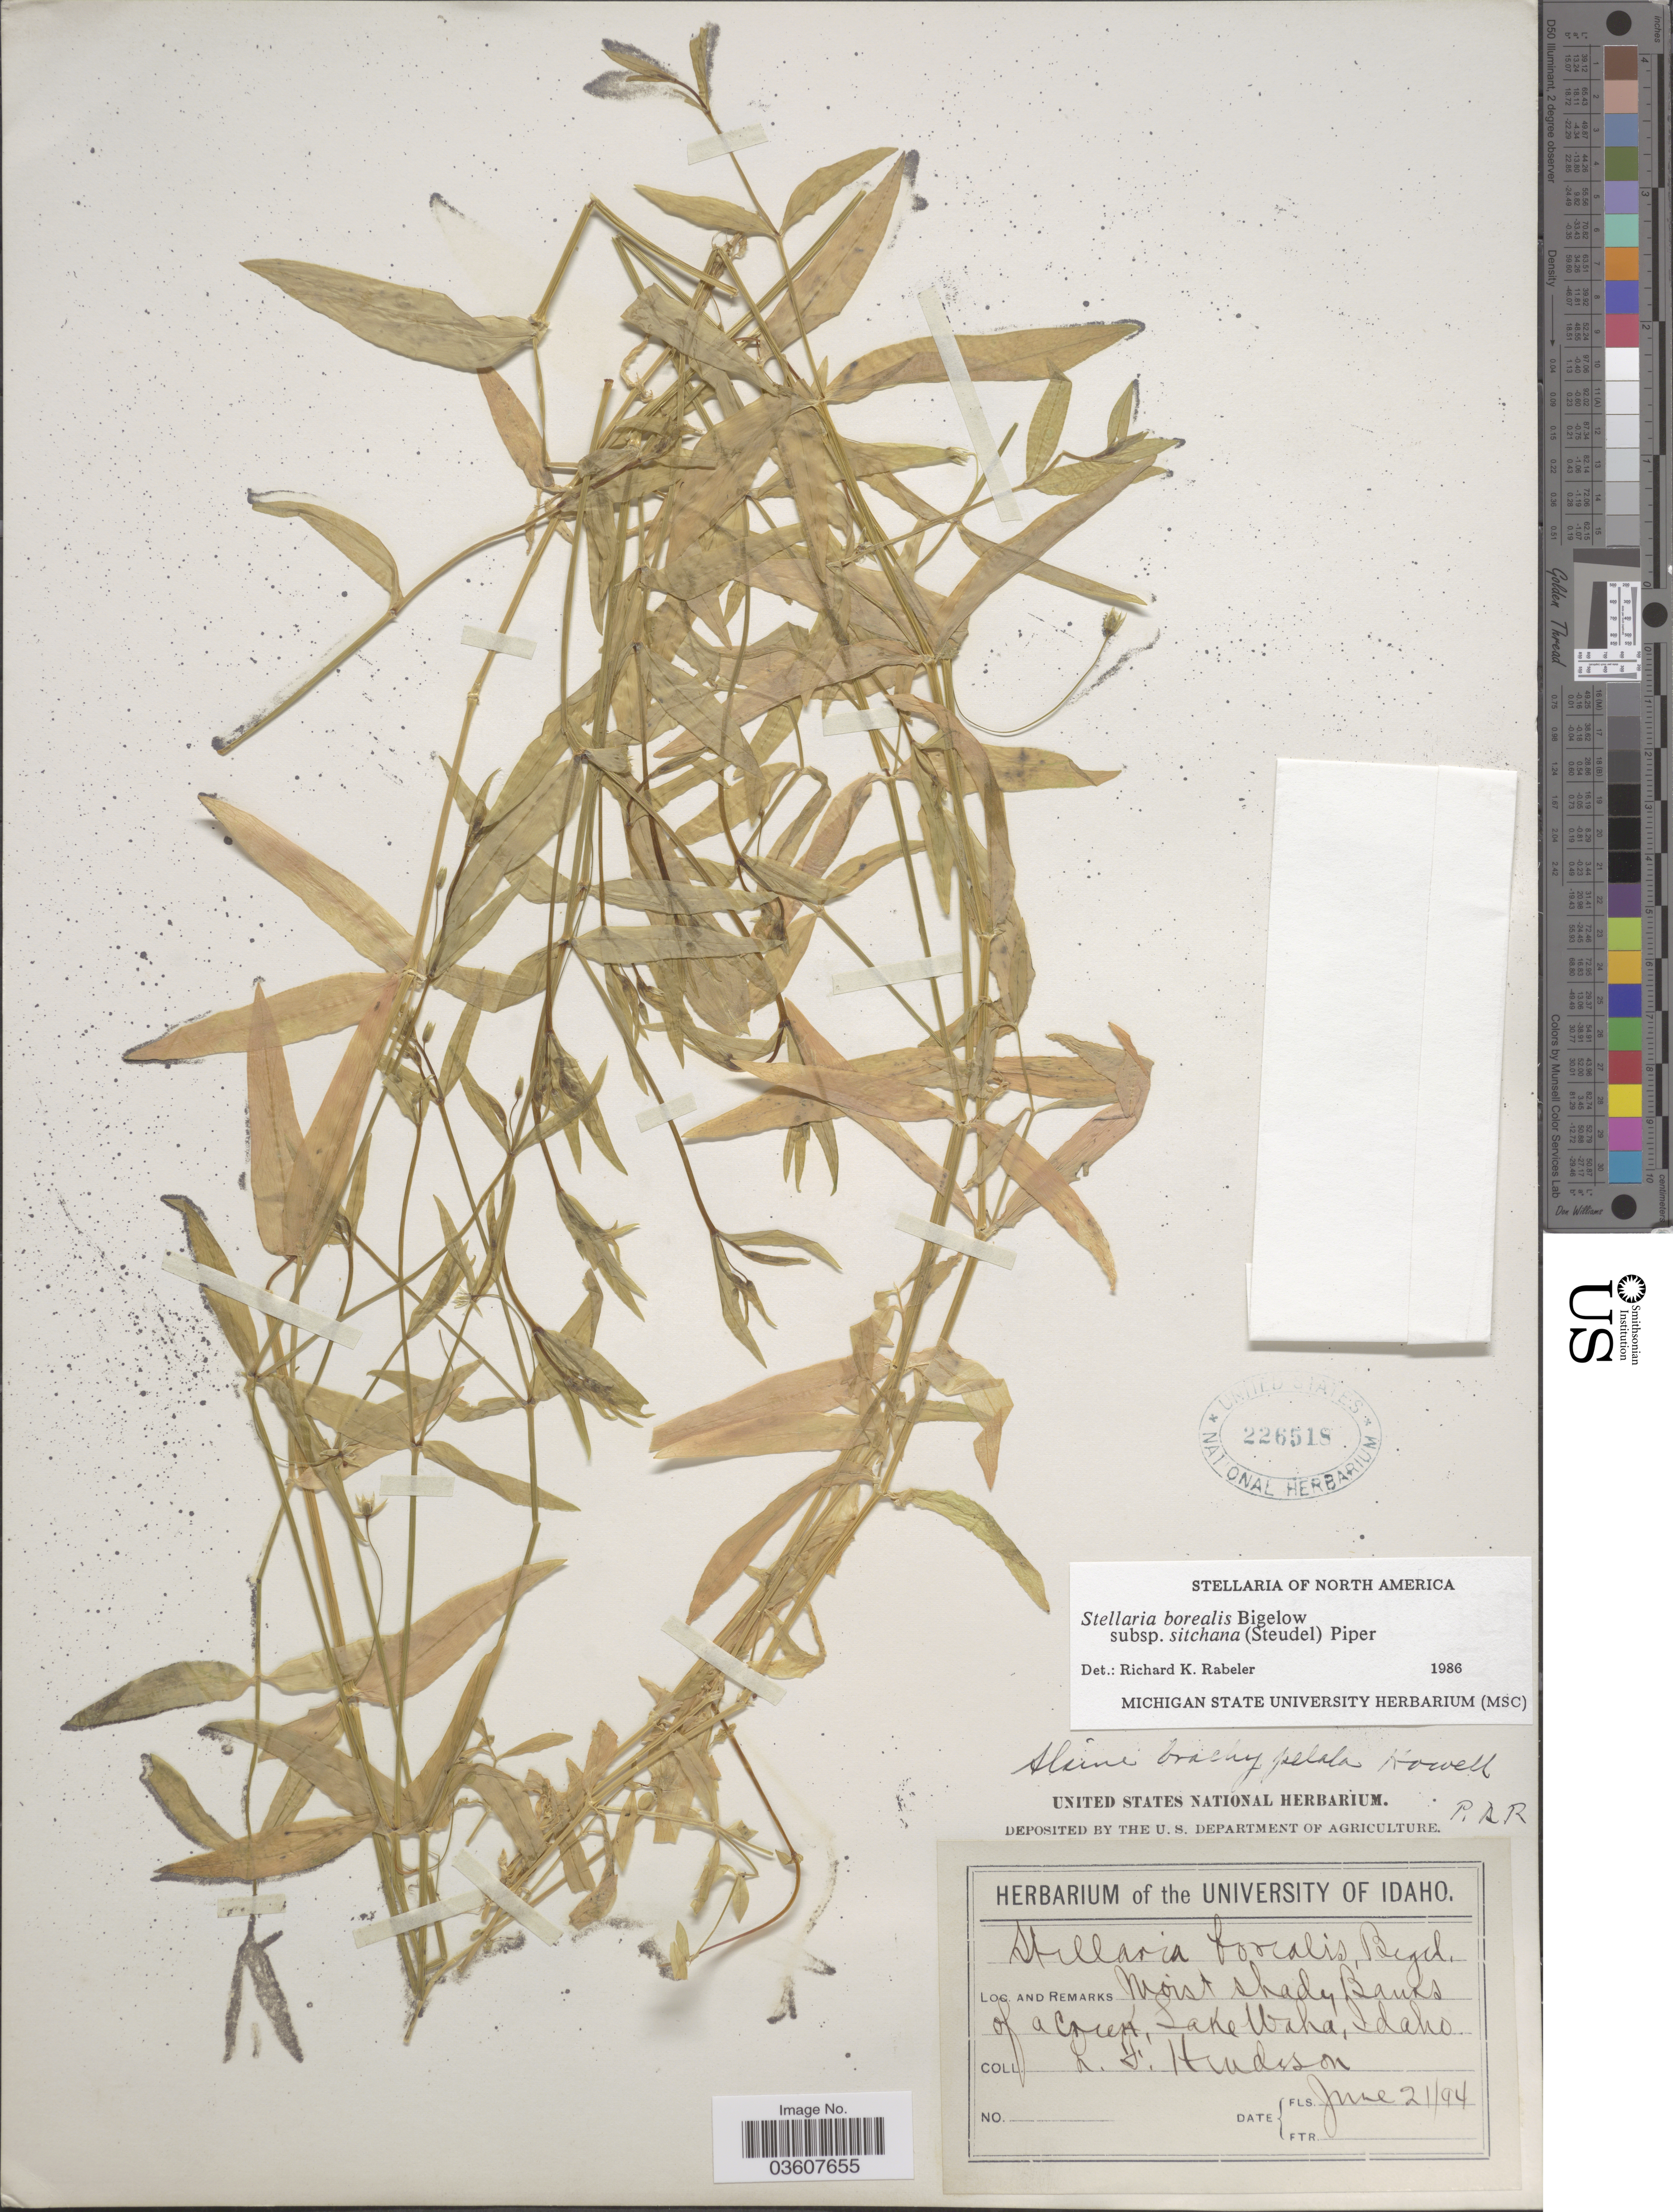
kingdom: Plantae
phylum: Tracheophyta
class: Magnoliopsida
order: Caryophyllales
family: Caryophyllaceae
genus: Stellaria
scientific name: Stellaria borealis subsp. sitchana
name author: (Steud.) Piper & Beattie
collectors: L. Henderson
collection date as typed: Transcribed d/m/y: 21/6/94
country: United States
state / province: Idaho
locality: Moist shady Banks of Creek, Lake Waha.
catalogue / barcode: US 226518